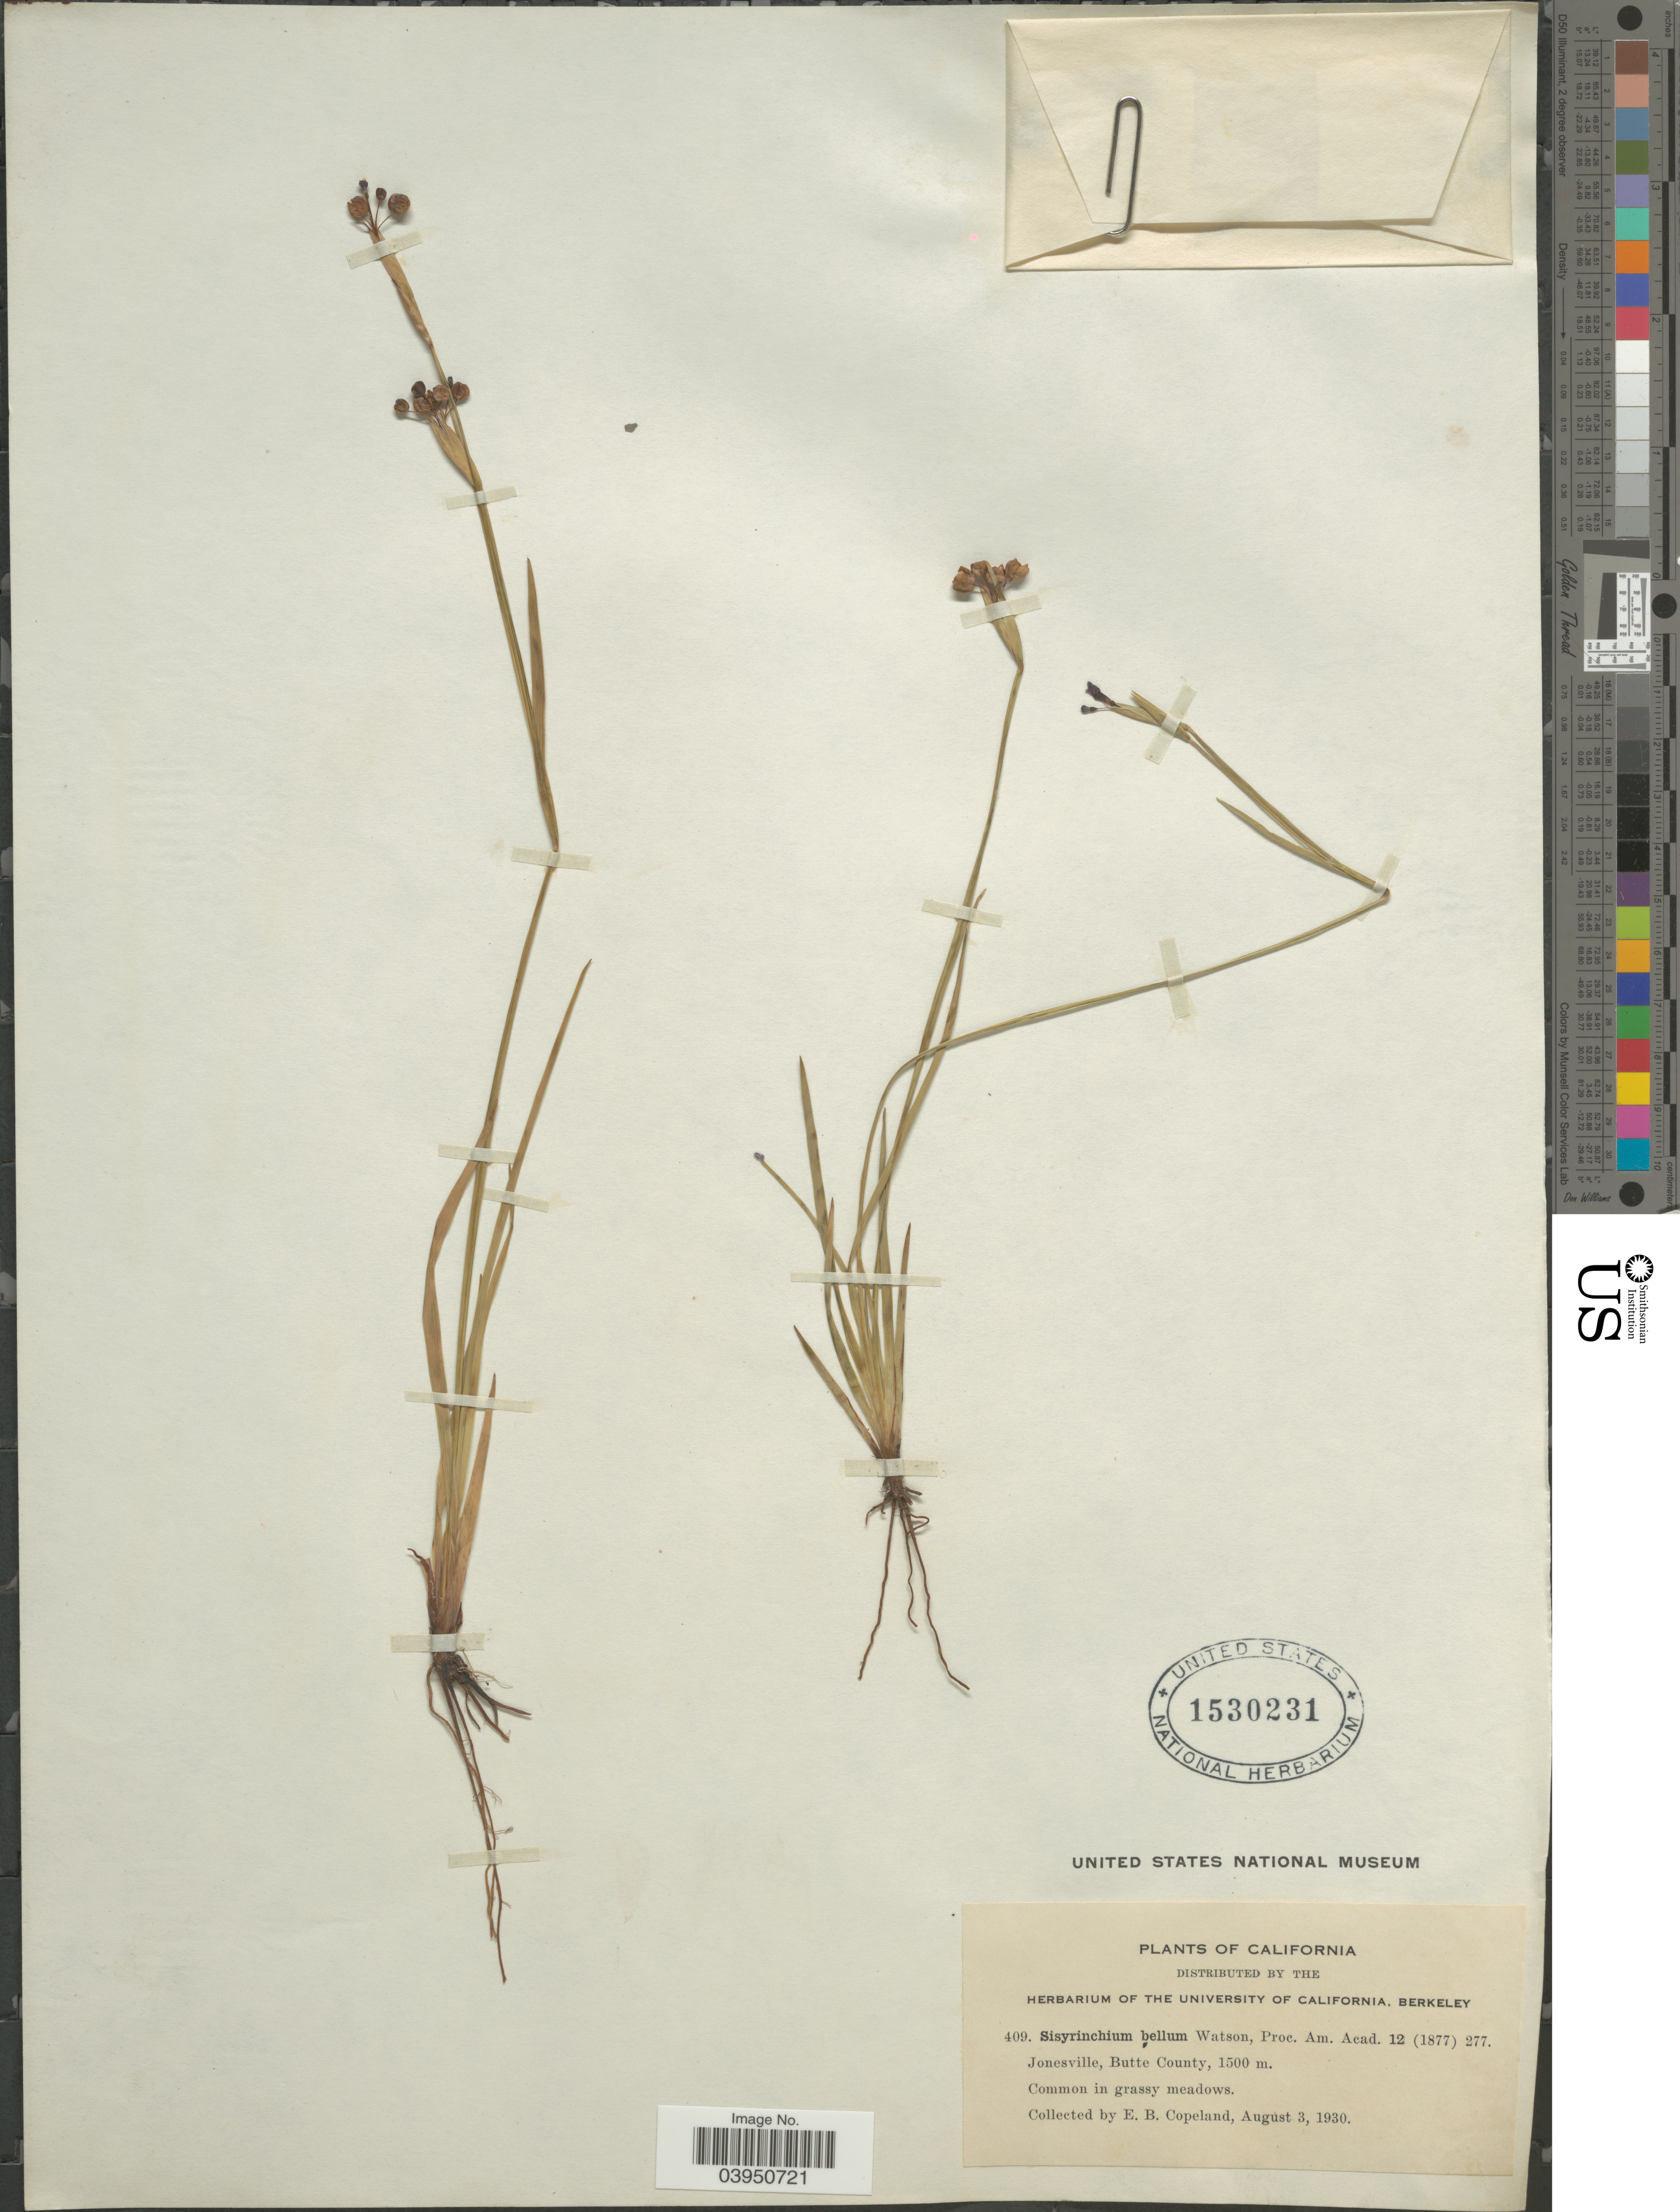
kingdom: Plantae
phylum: Tracheophyta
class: Liliopsida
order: Asparagales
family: Iridaceae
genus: Sisyrinchium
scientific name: Sisyrinchium bellum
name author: S. Watson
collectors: E. B. Copeland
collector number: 409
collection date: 1930-08-03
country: United States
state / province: California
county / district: Butte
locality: Jonesville, Butte County.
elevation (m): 1500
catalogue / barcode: US 1530231